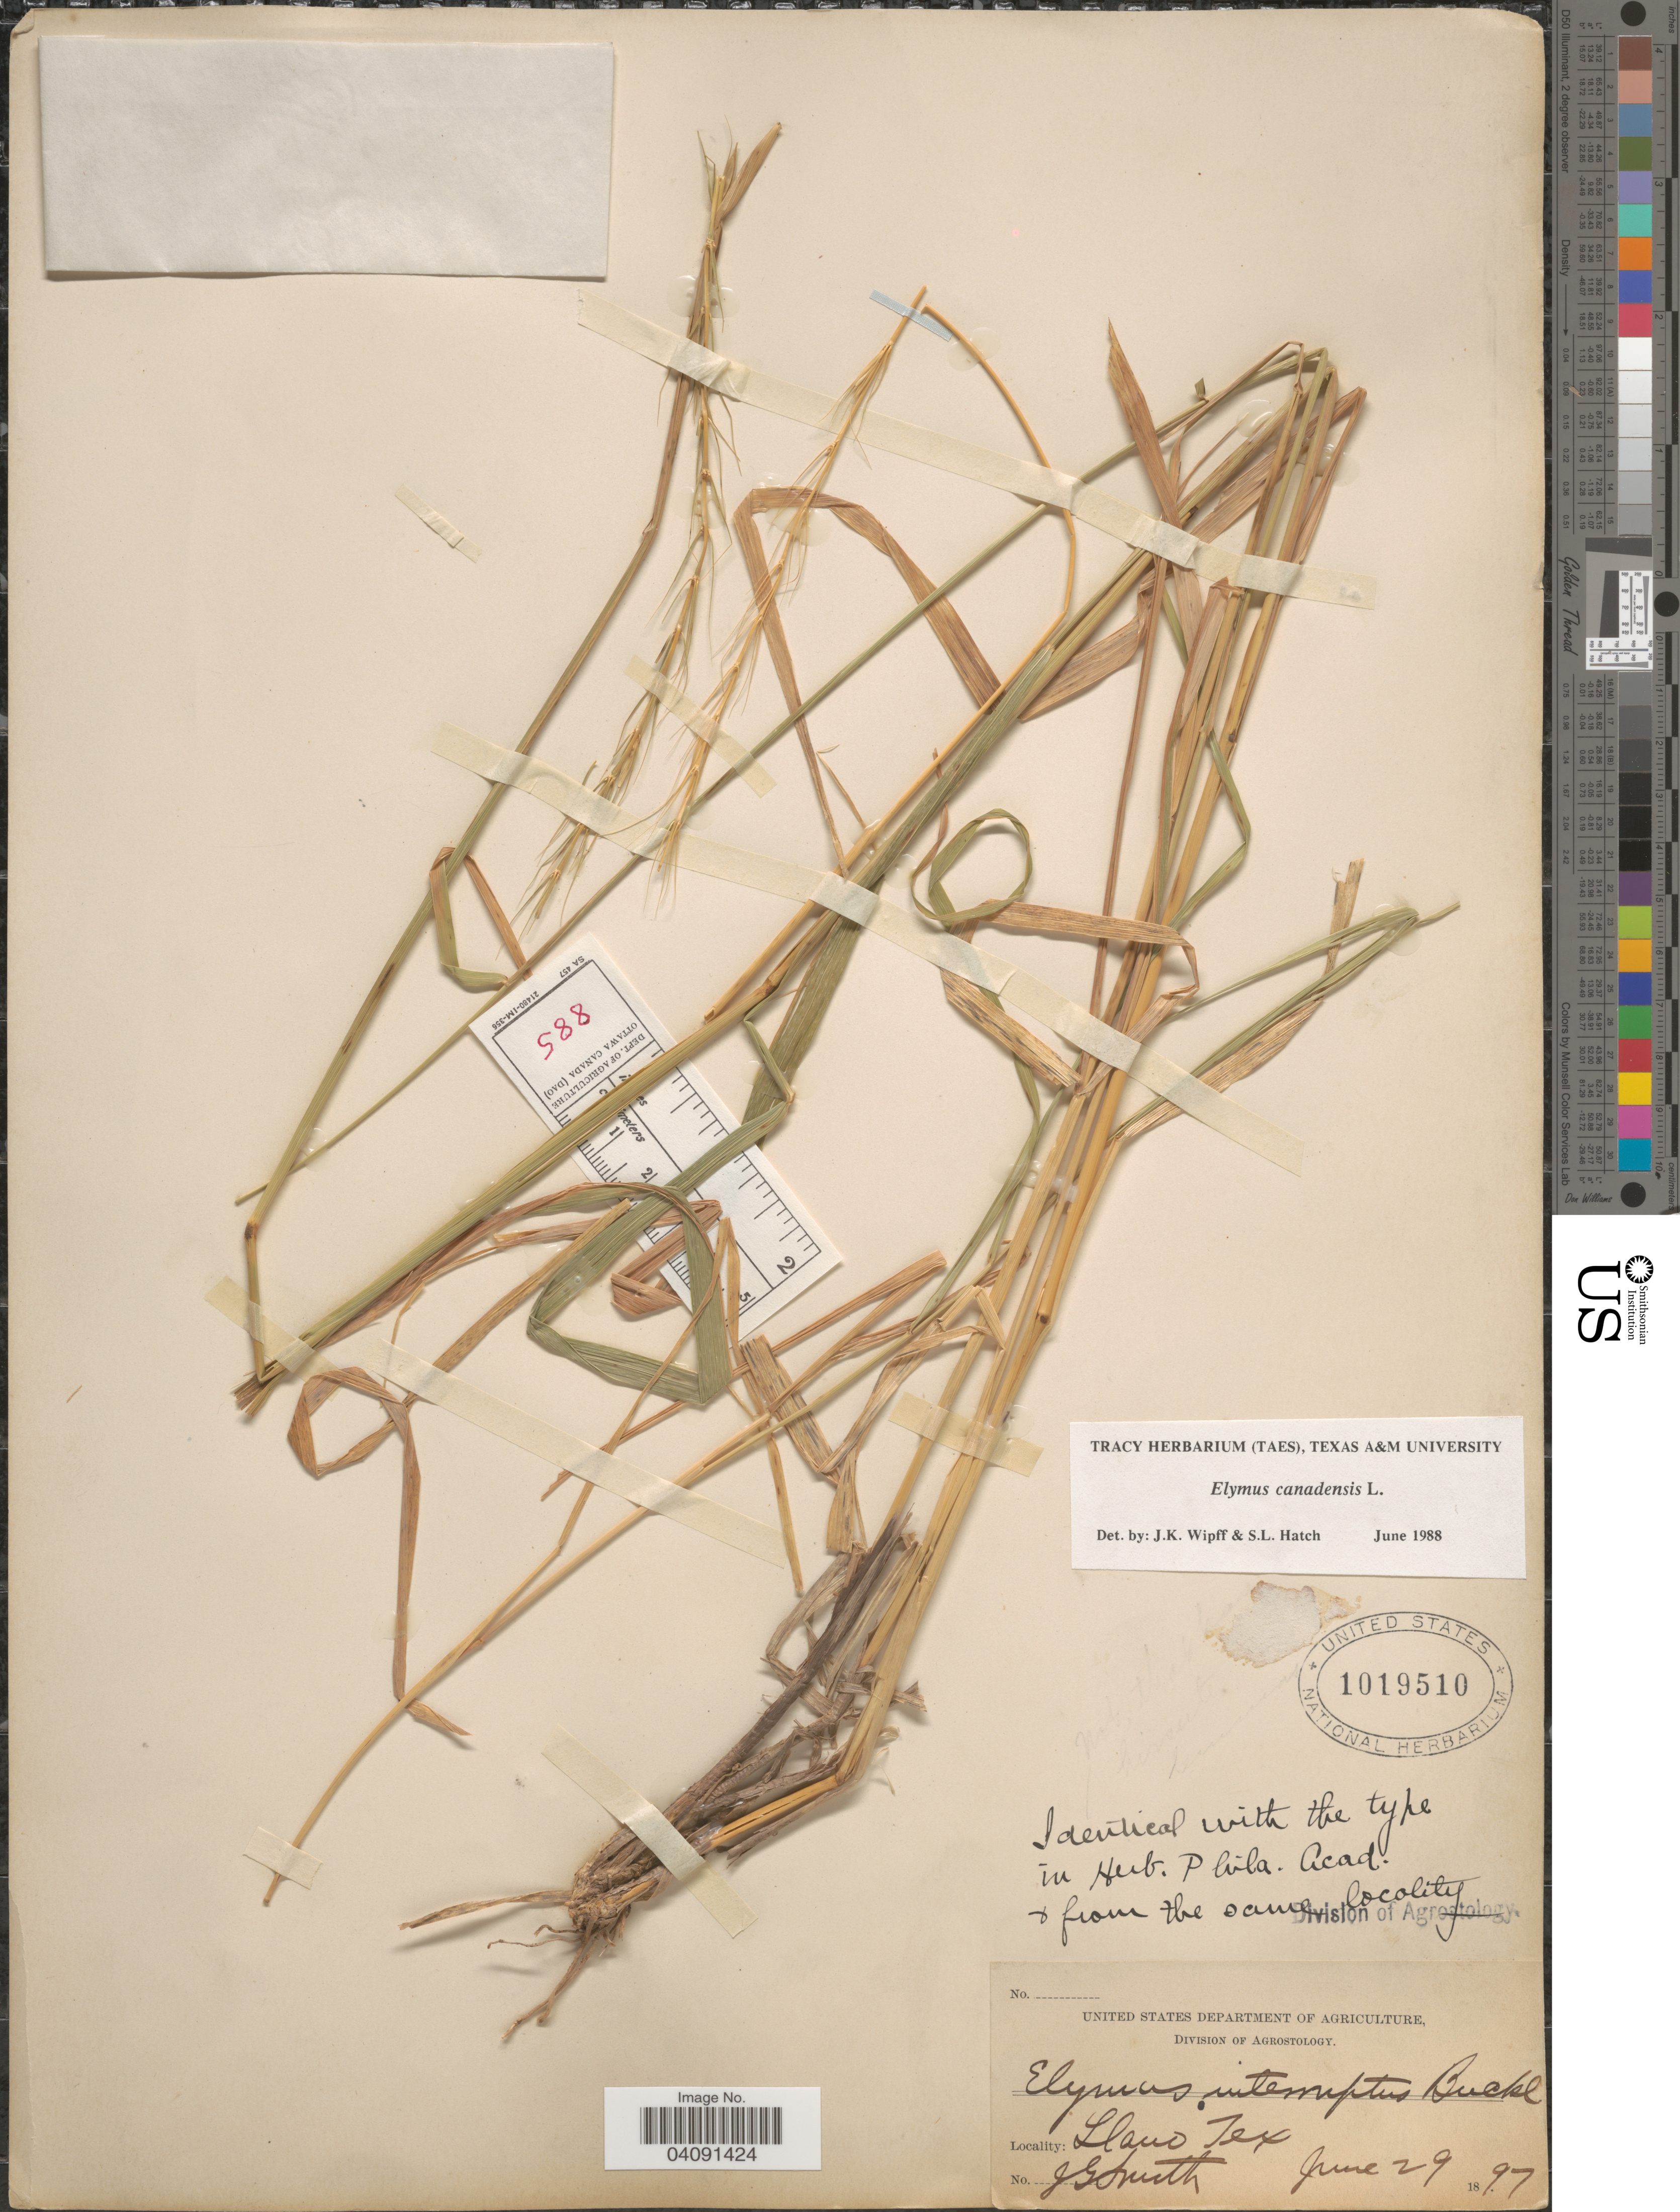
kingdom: Plantae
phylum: Tracheophyta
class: Liliopsida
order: Poales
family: Poaceae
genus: Elymus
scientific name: Elymus canadensis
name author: L.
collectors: J. G. Smith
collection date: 1897-06-29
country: United States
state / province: Texas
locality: Llano.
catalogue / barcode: US 1019510